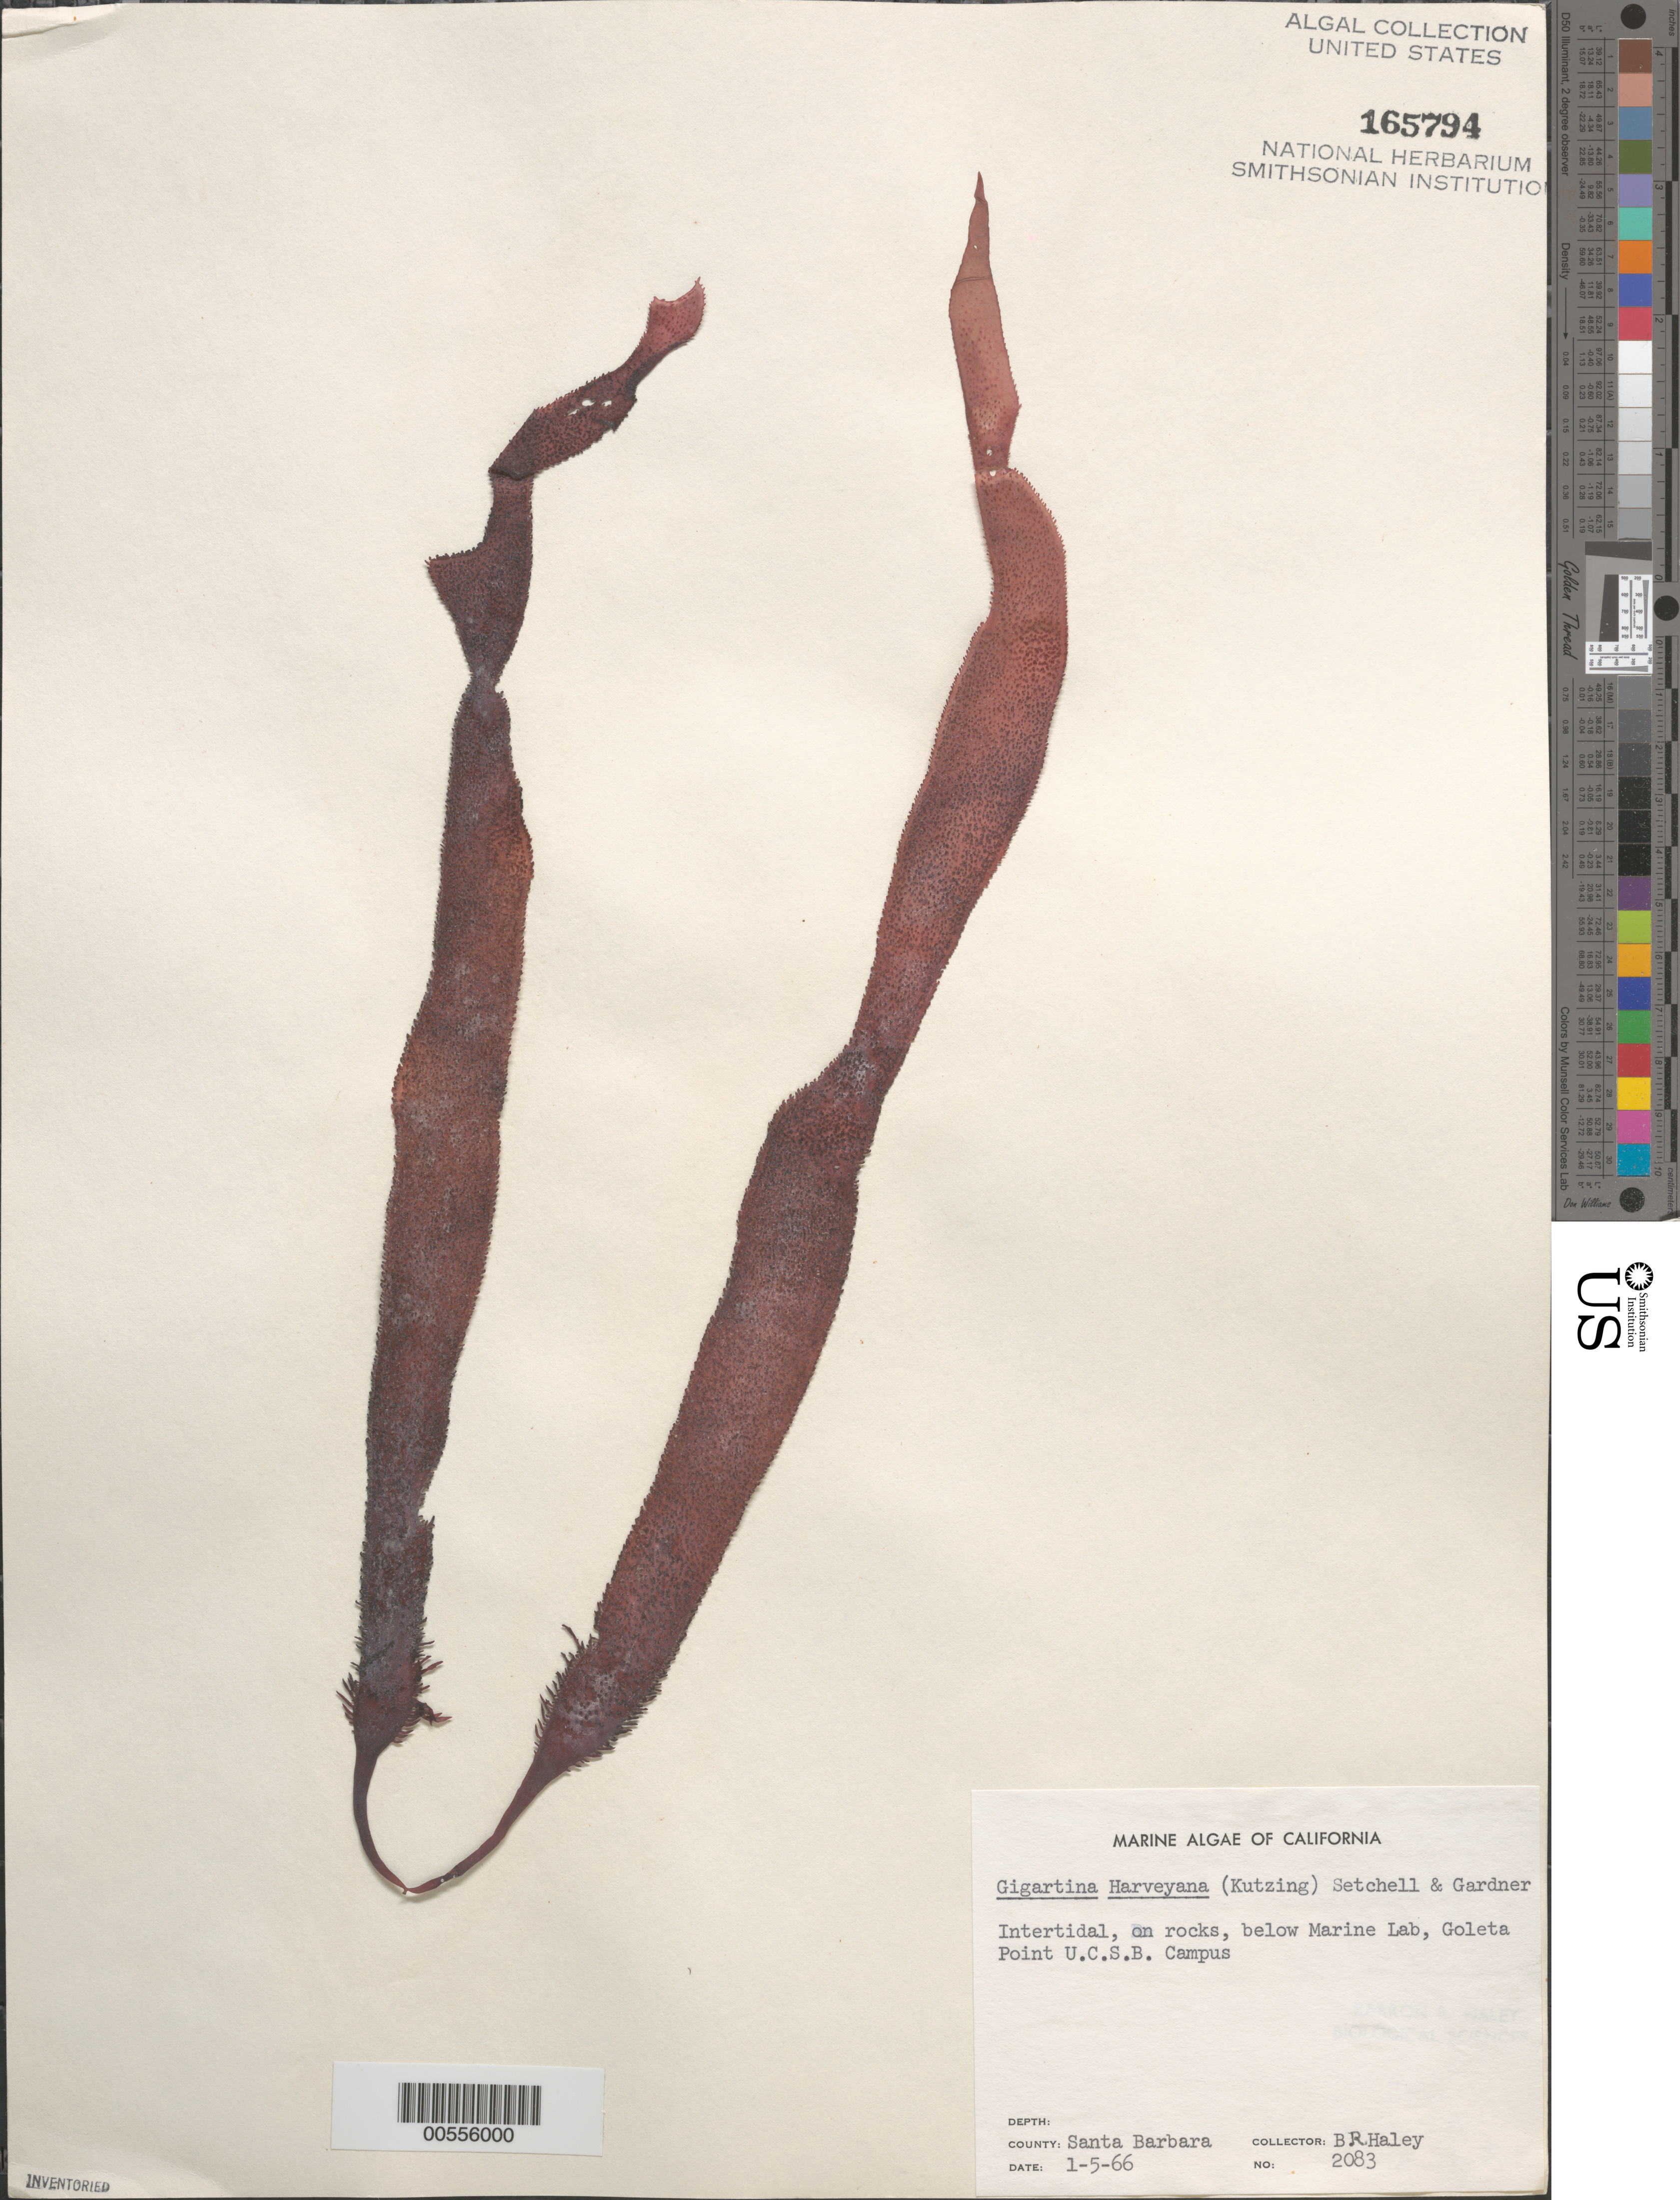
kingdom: Plantae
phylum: Rhodophyta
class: Florideophyceae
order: Gigartinales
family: Gigartinaceae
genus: Chondracanthus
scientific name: Chondracanthus harveyanus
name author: (Kütz.) Guiry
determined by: Algae name updating Project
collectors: B. Haley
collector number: Neushul 2083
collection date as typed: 05 Jan 1966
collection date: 1966-01-05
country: United States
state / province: California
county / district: Santa Barbara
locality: Goleta Point, University of California at Santa Barbara campus, below marine laboratory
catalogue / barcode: US 165794